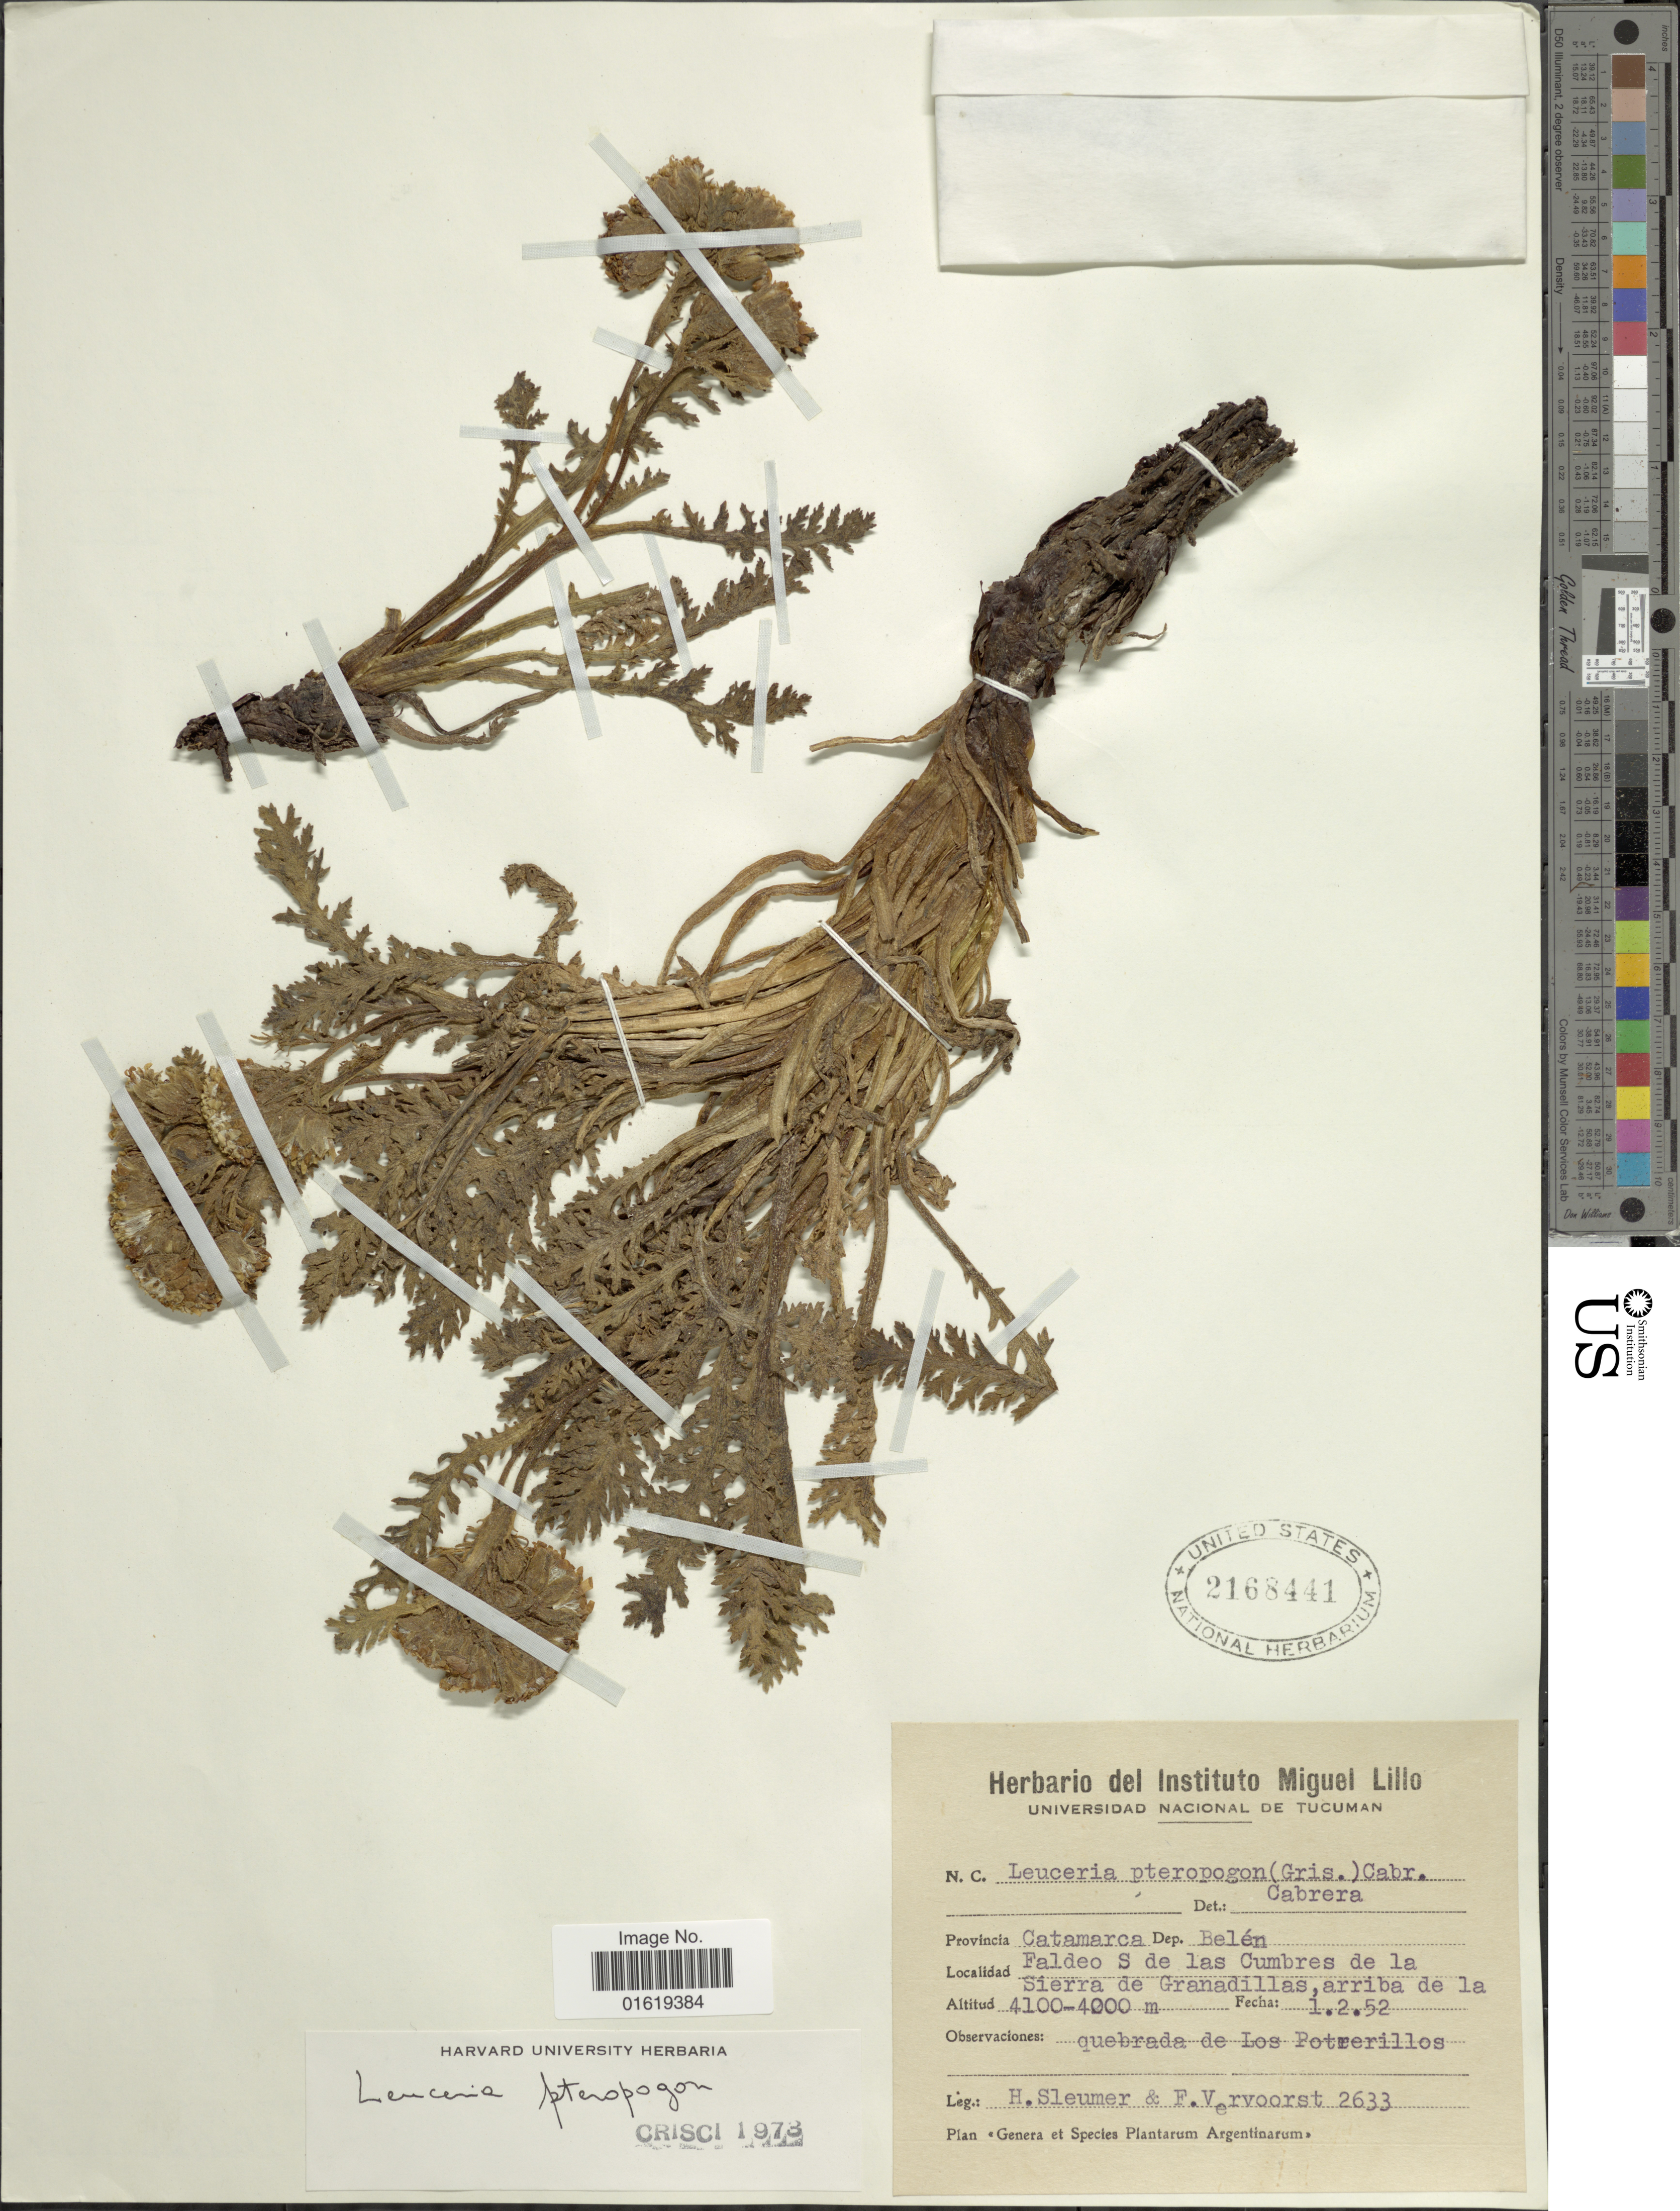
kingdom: Plantae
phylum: Tracheophyta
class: Magnoliopsida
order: Asterales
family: Asteraceae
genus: Leucheria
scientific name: Leucheria pteropogon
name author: (Griseb.) Cabrera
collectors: H. O. Sleumer & F. Vervoorst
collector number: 2633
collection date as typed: Transcribed d/m/y: 1/2/52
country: Argentina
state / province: Catamarca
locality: Provincia Catamarca. Dep. Belén. Faldeo S de las Cumbres de la Sierra de Granadillas, arriba de la.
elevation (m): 400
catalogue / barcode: US 2168441